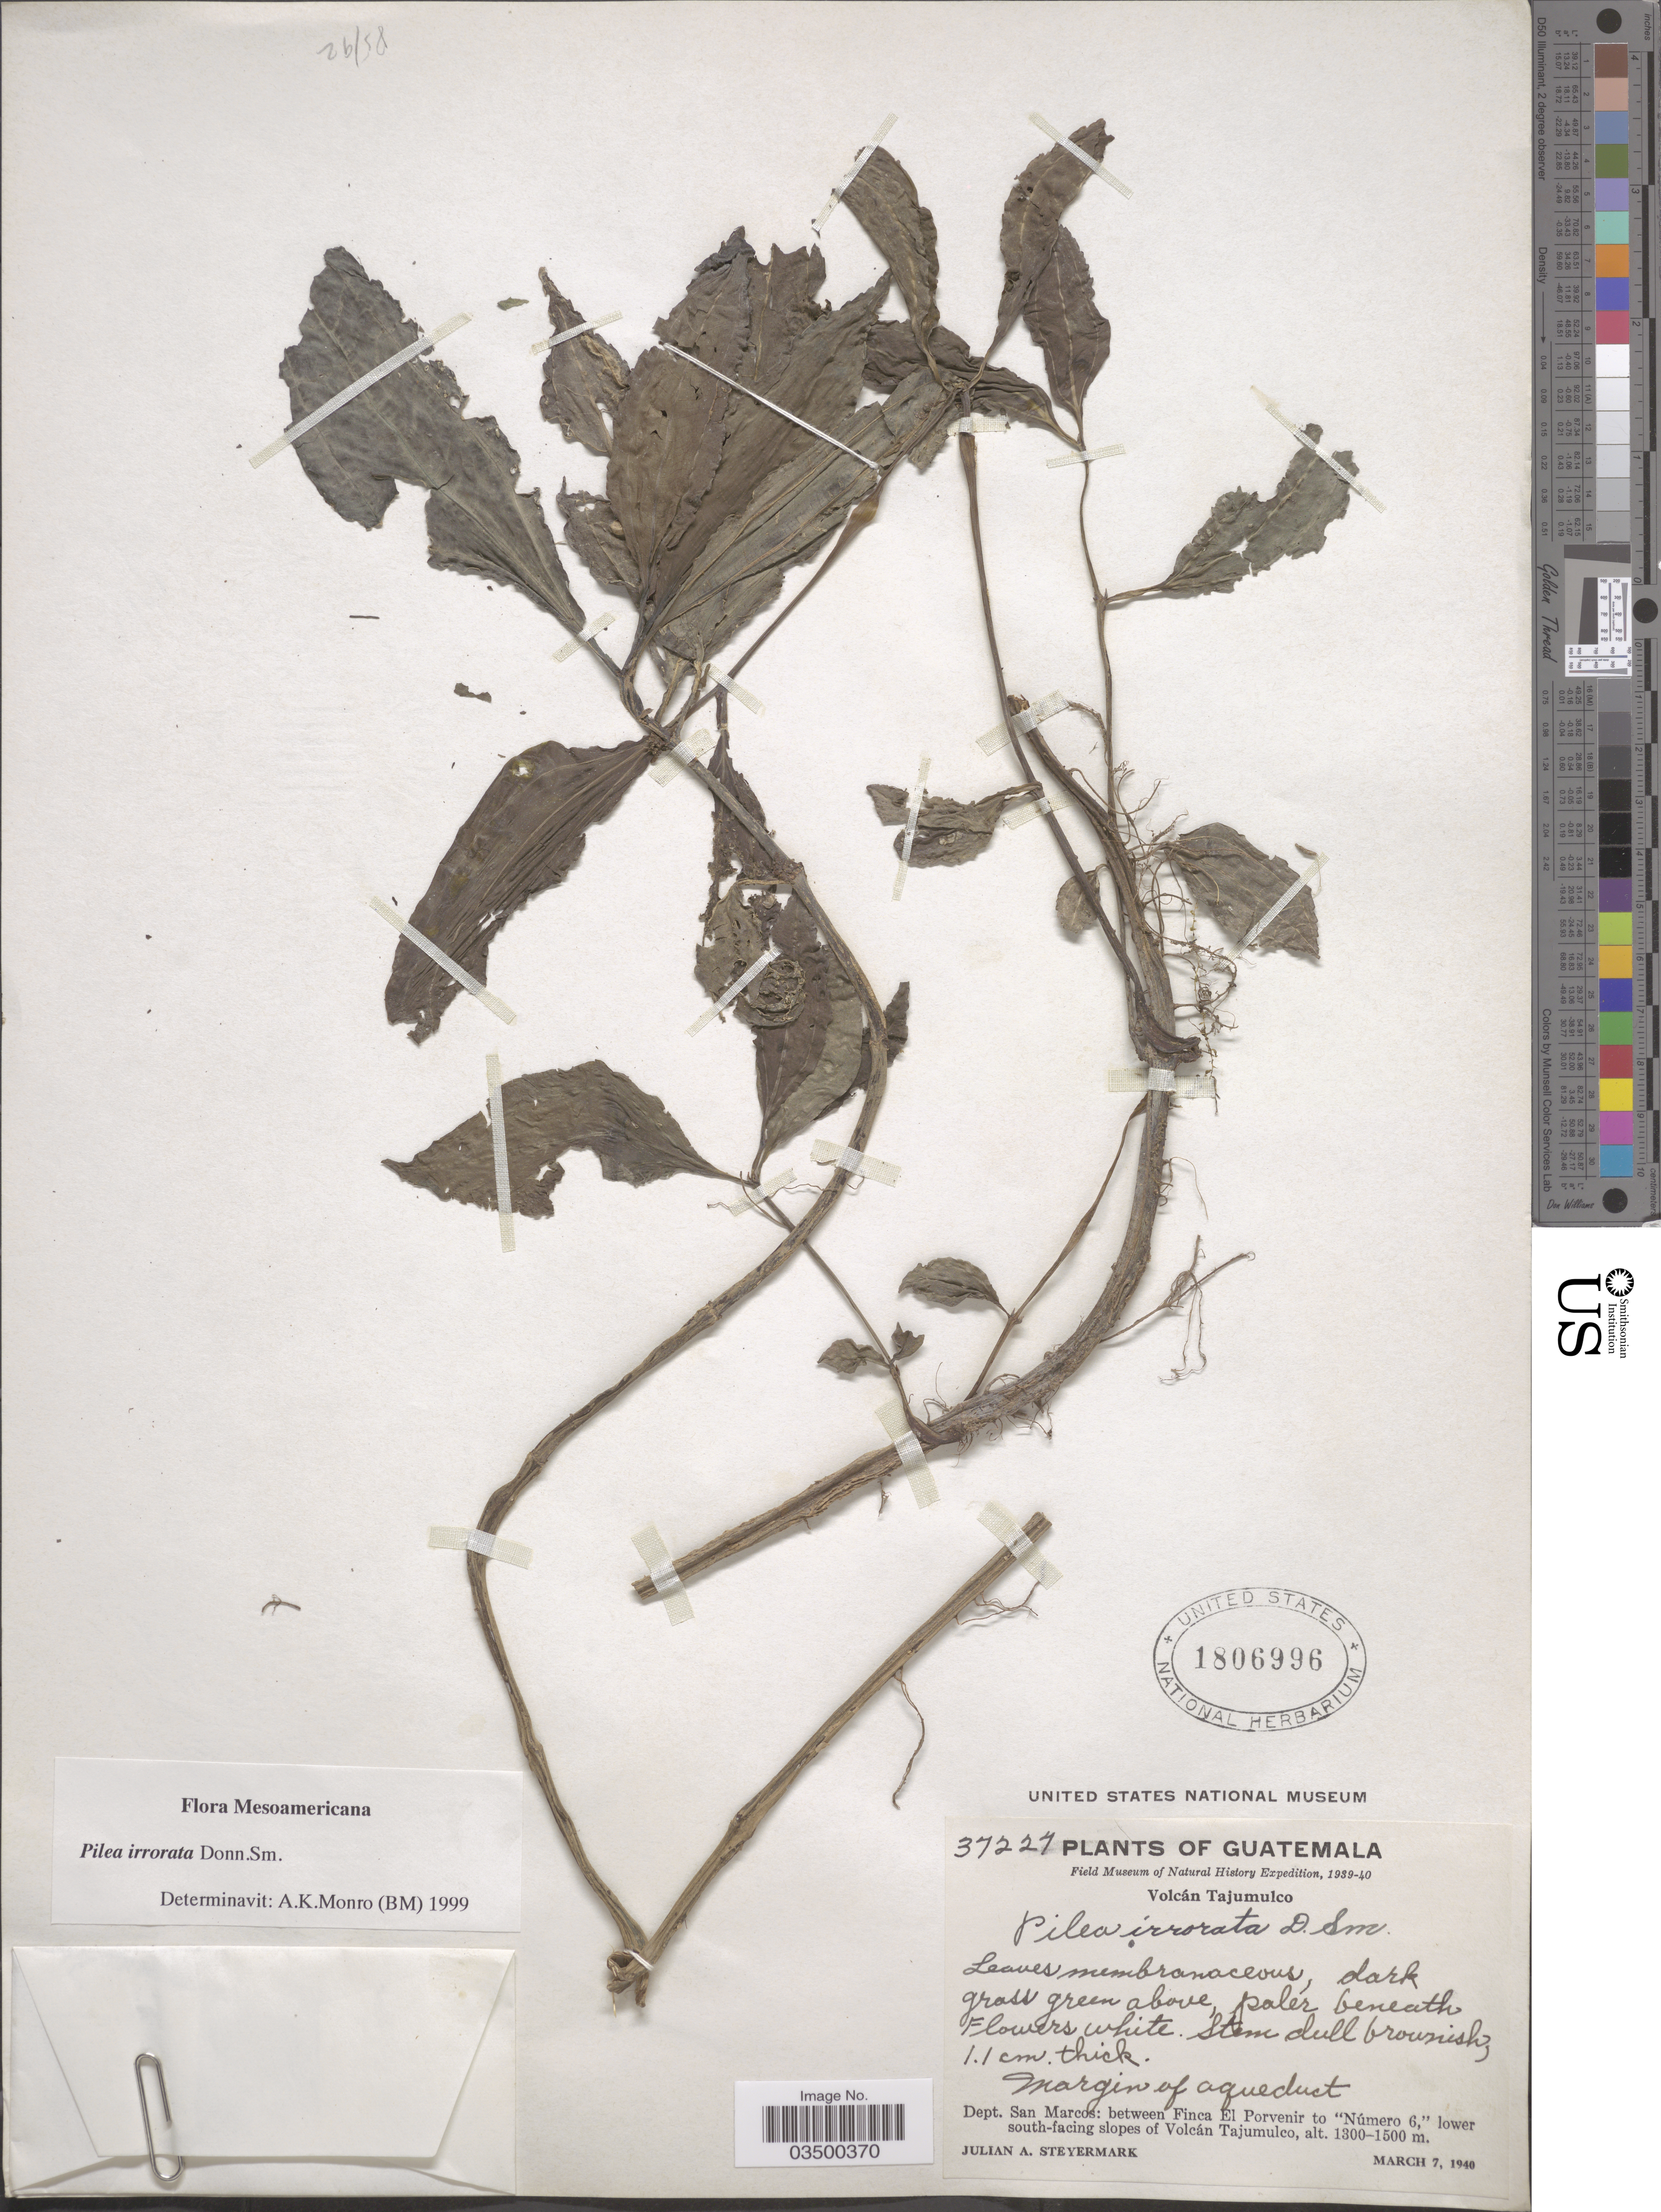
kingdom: Plantae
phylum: Tracheophyta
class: Magnoliopsida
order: Rosales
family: Urticaceae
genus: Pilea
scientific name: Pilea irrorata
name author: Donn. Sm.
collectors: J. Steyermark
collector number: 37227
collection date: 1940-03-07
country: Guatemala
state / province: San Marcos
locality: Volcán Tajumulco. Dept. San Marcos: between Finca El Porvenir to 'Número 6,' lower south-facing slopes of Volcán Tajumulco.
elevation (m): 1300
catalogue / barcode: US 1806996